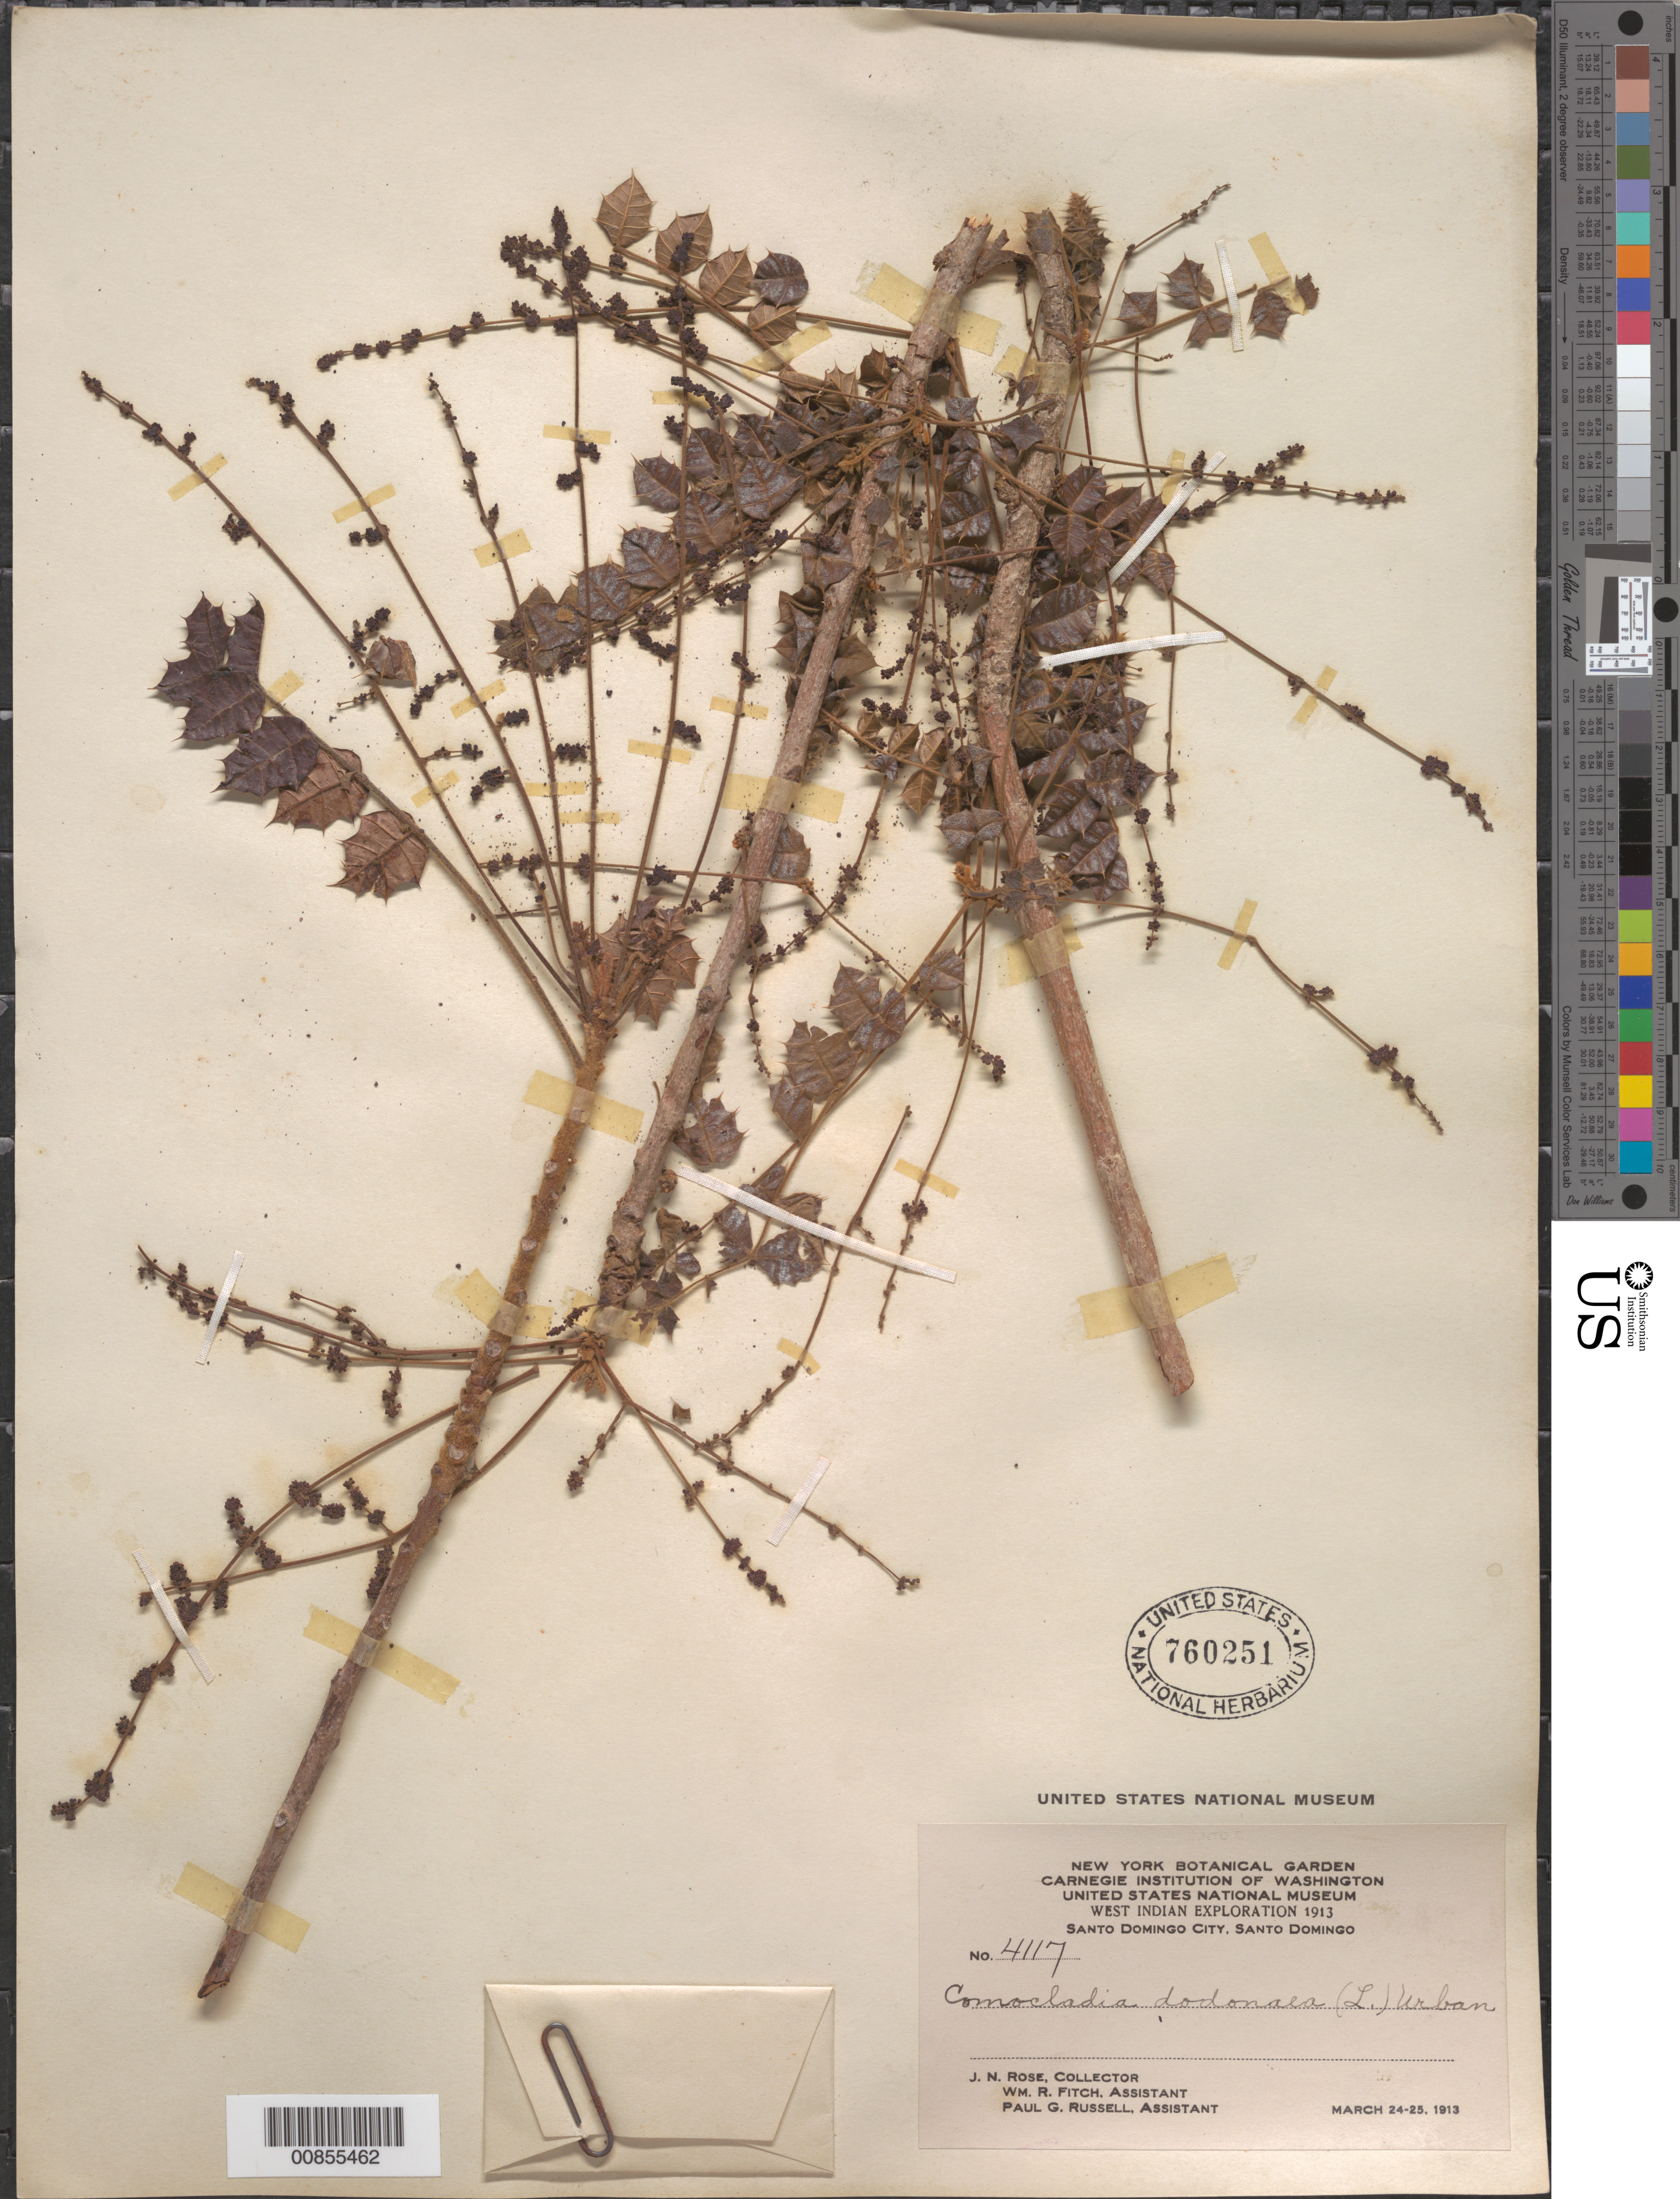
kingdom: Plantae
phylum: Tracheophyta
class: Magnoliopsida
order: Sapindales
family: Anacardiaceae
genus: Comocladia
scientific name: Comocladia dentata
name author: Jacq.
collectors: J. N. Rose, W. R. Fitch & P. G. Russell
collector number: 4117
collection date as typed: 24 Mar 1913 to 25 Mar 1913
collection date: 1913-03-24/1913-03-25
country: Dominican Republic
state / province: Distrito Nacional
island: Hispaniola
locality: Santo Domingo City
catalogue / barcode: US 760251